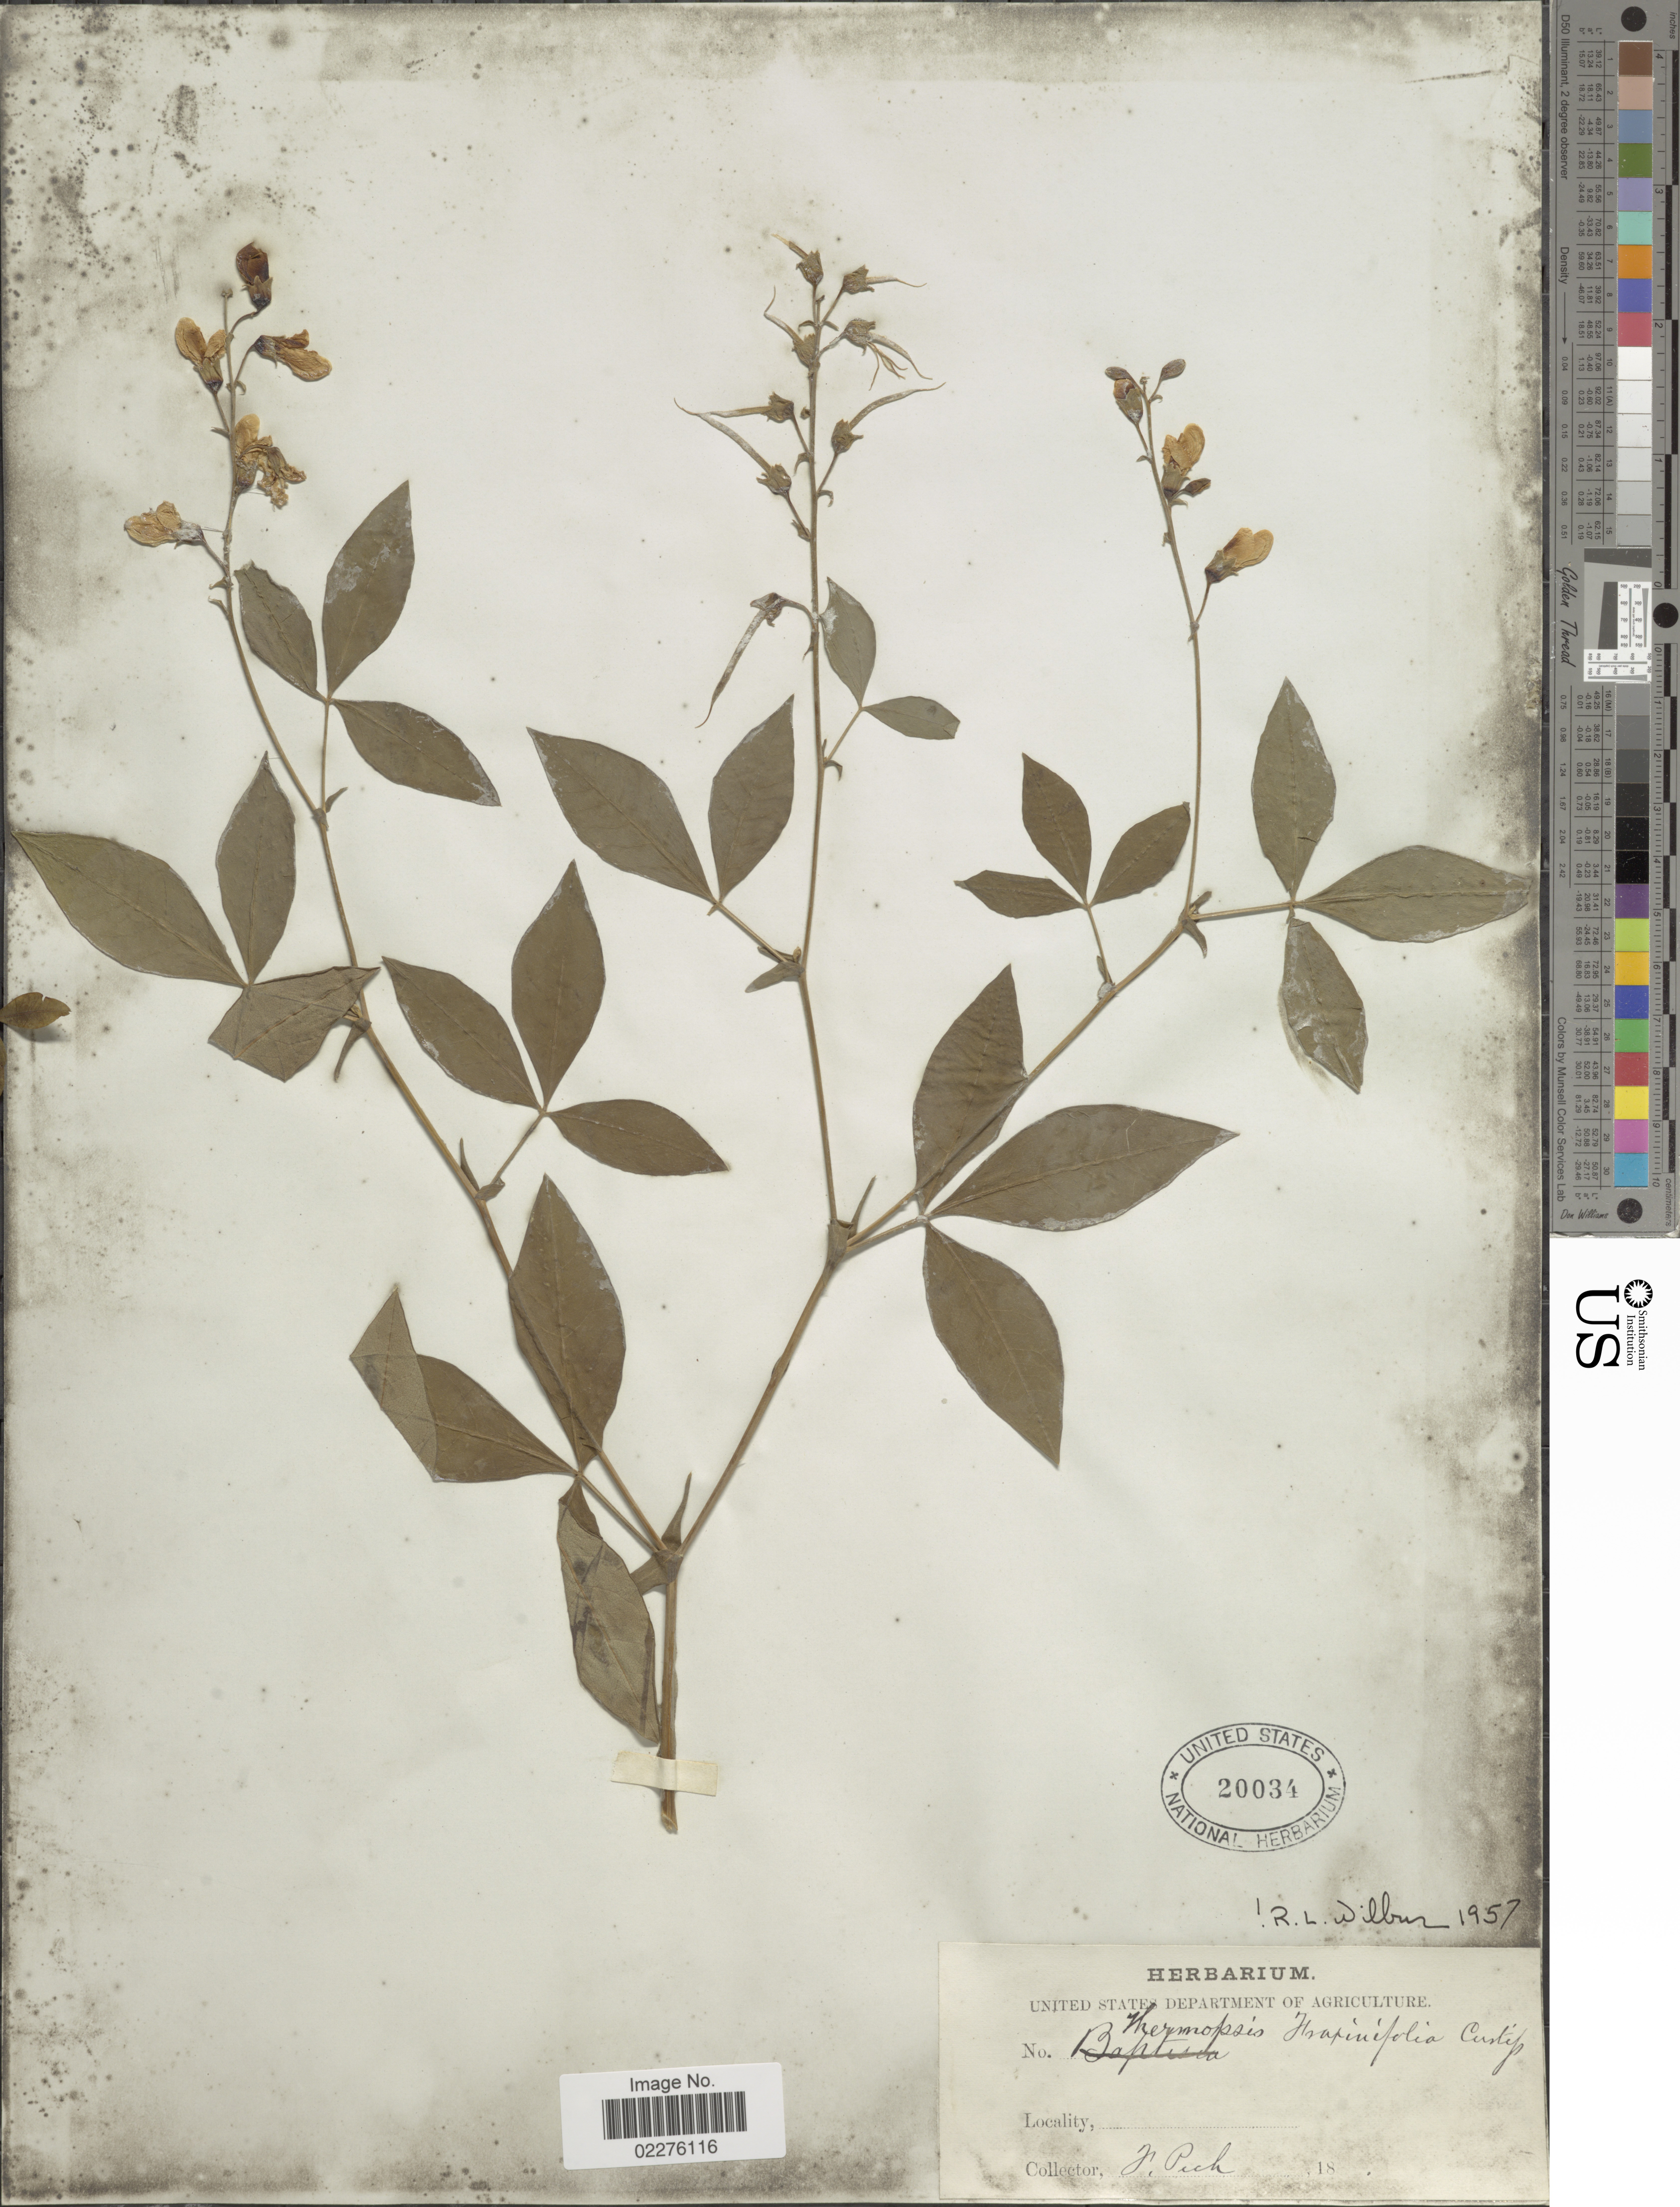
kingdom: Plantae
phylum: Tracheophyta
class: Magnoliopsida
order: Fabales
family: Fabaceae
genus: Thermopsis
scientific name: Thermopsis fraxinifolia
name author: M.A. Curtis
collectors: F. Pick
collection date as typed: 18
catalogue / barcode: US 20034